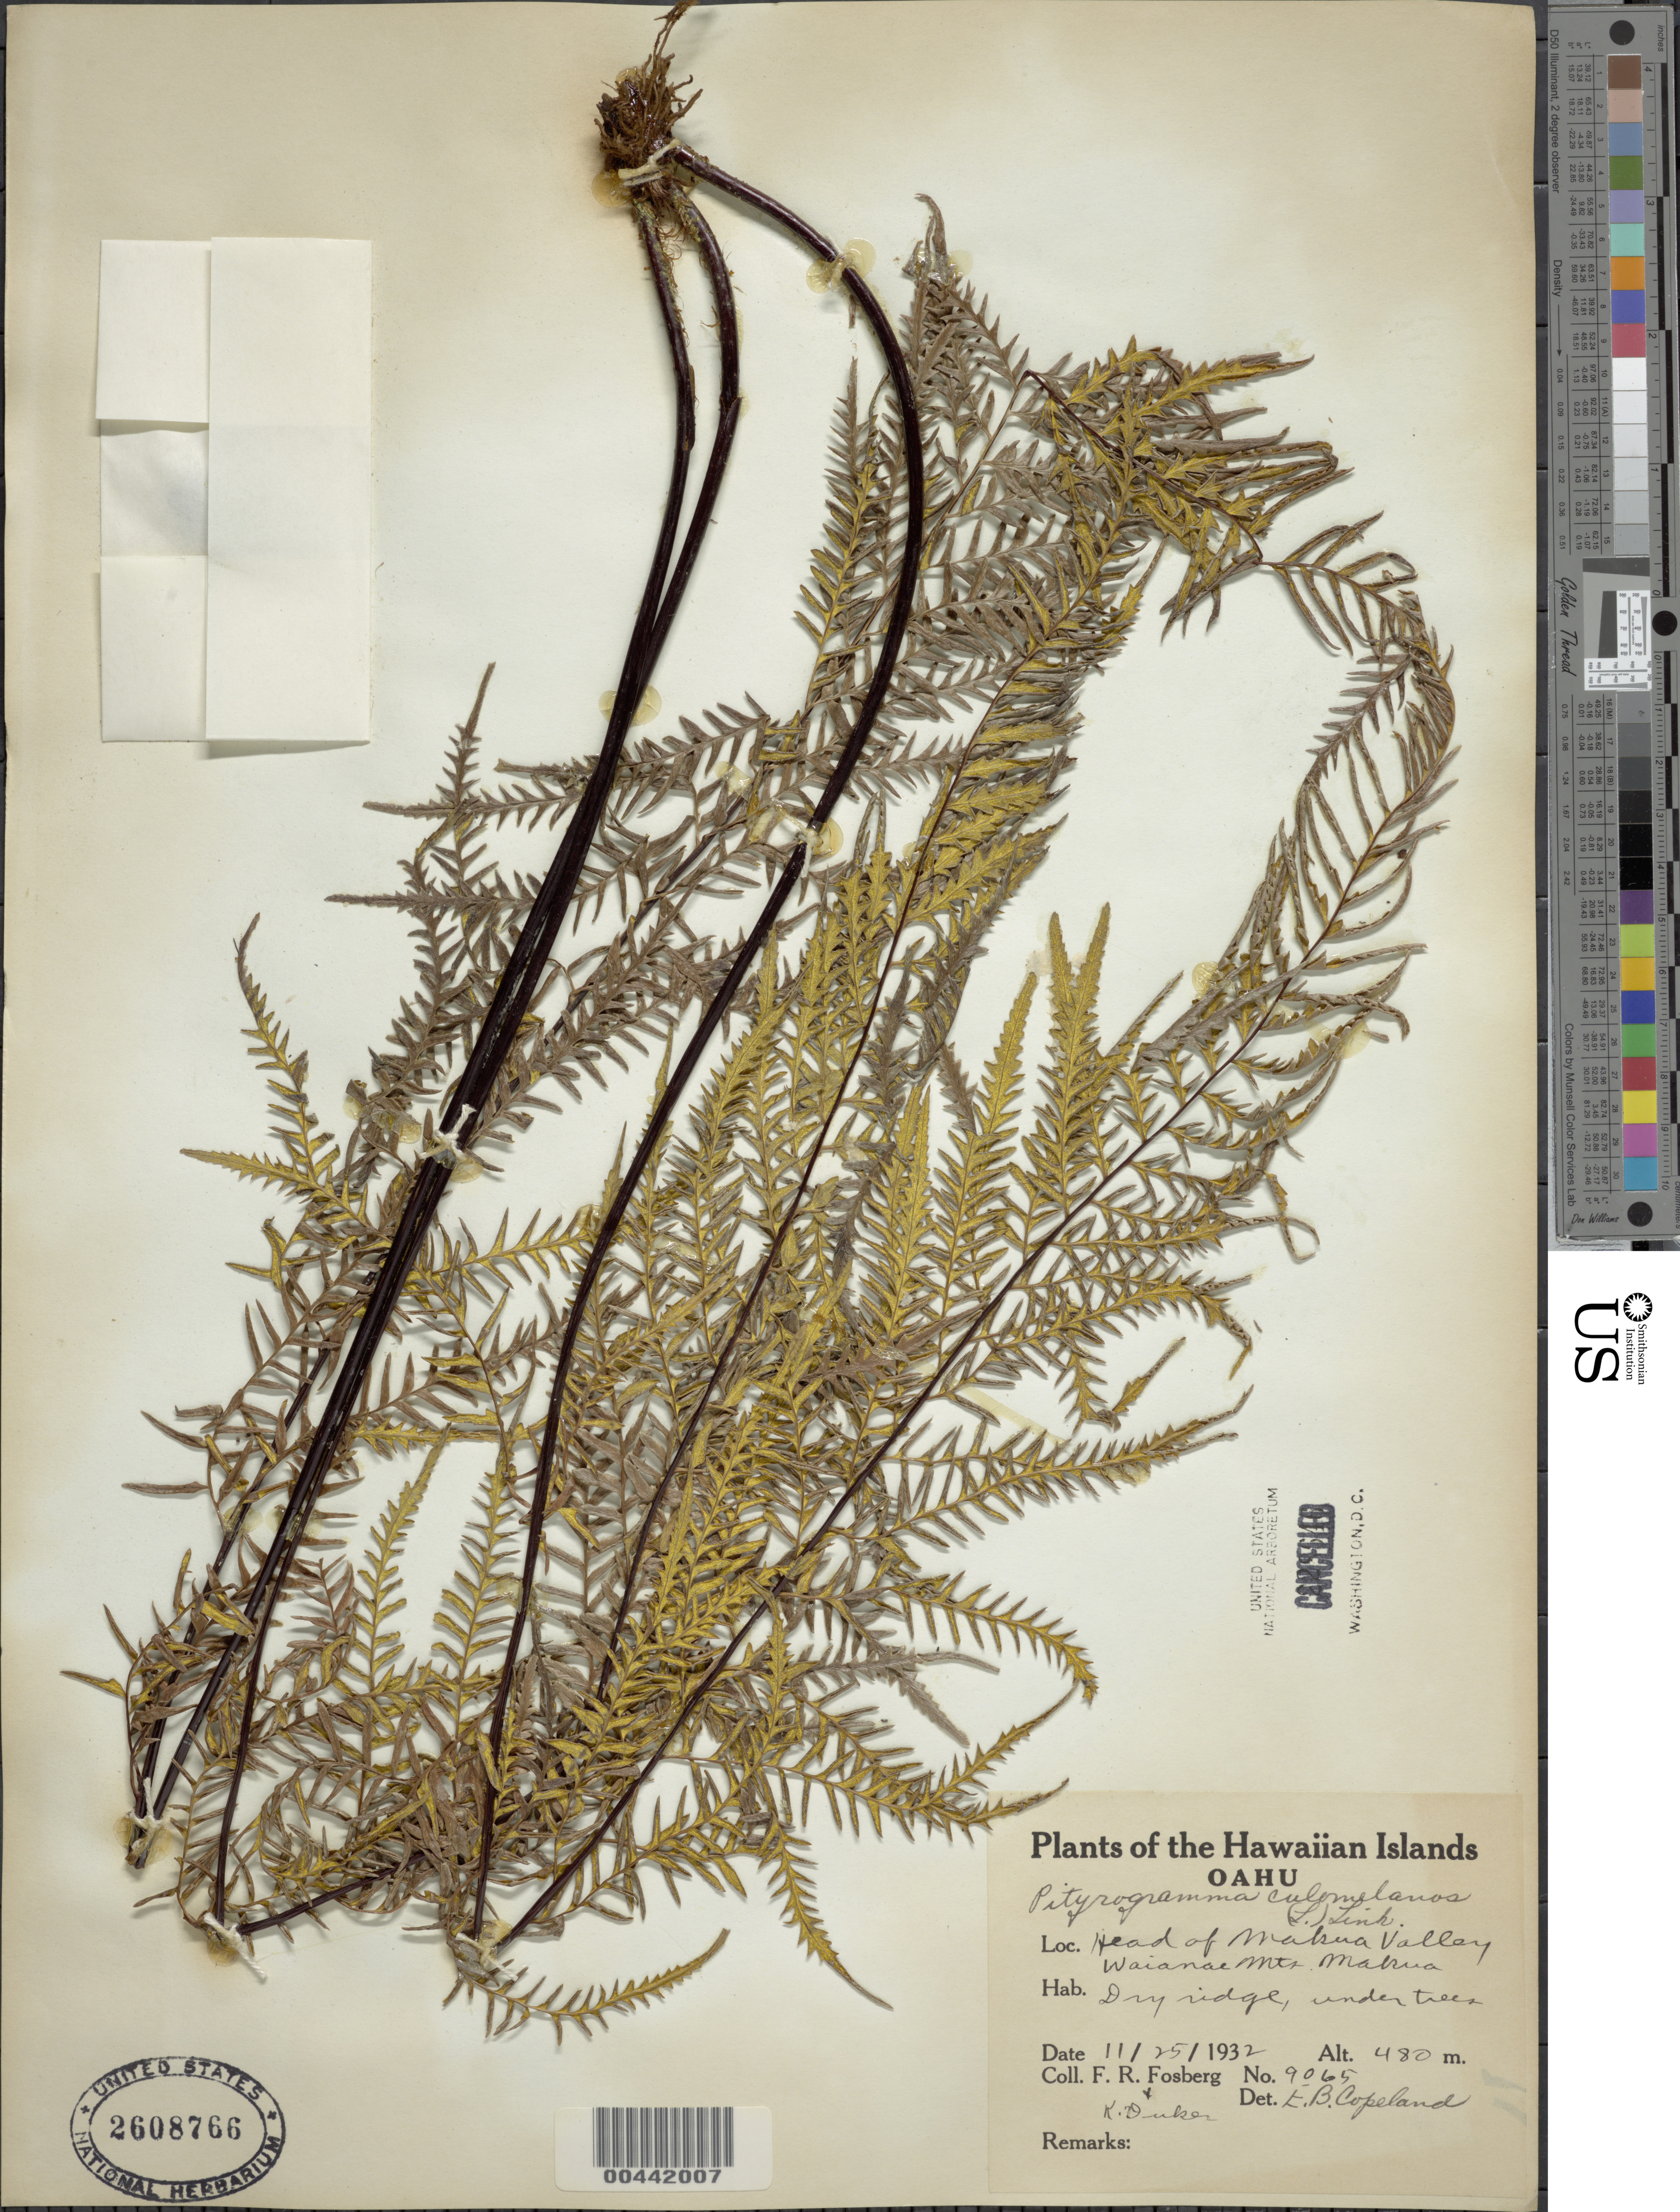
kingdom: Plantae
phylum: Tracheophyta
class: Polypodiopsida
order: Polypodiales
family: Pteridaceae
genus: Pityrogramma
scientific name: Pityrogramma austroamericana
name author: Domin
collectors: F. R. Fosberg & K. Duker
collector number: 9065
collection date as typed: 25 Nov 1932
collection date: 1932-11-25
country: United States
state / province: Hawaii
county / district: Honolulu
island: Oahu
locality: Hd of Makua Valley, Waianae Mts. Makua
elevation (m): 480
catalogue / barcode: US 2608766